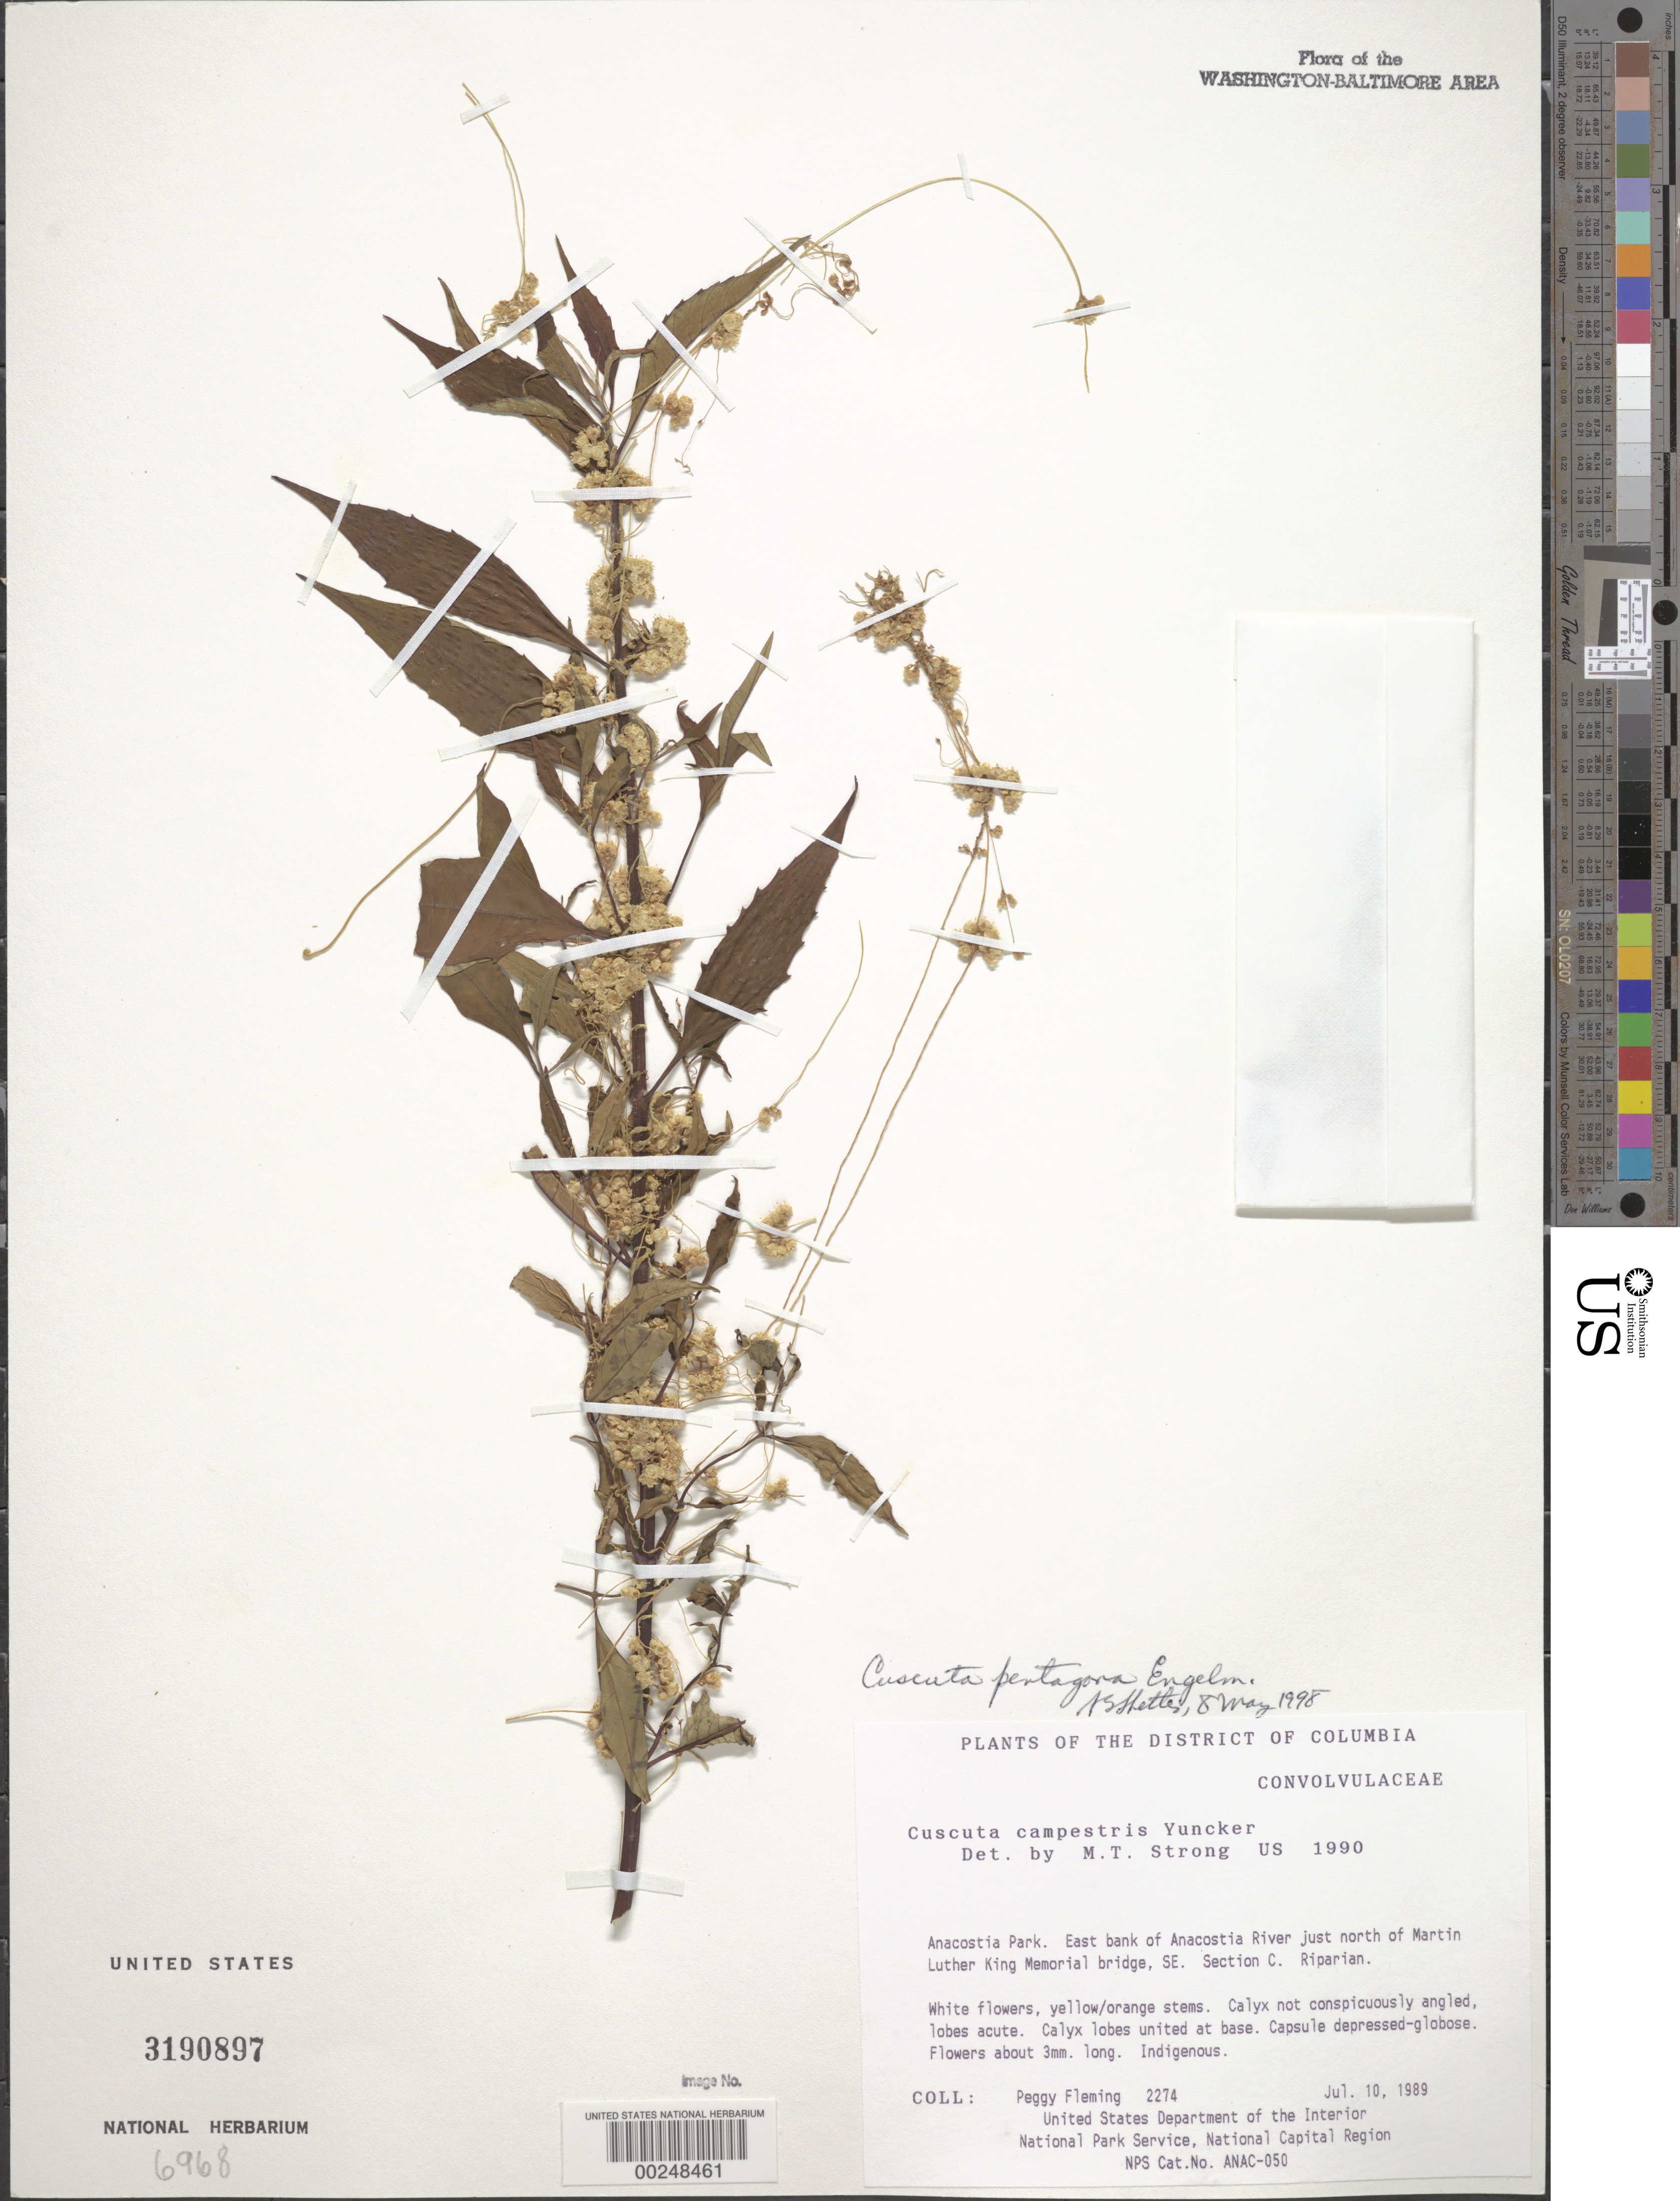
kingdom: Plantae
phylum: Tracheophyta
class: Magnoliopsida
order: Solanales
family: Convolvulaceae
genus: Cuscuta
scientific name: Cuscuta pentagona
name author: Engelm.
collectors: P. Fleming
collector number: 2274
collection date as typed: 10 Jul 1989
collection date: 1989-07-10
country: United States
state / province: District of Columbia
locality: Anacostia Park, E bank of Anacostia River, N of Martin Luther King Memorial Bridge, SE, Section C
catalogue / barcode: US 3190897